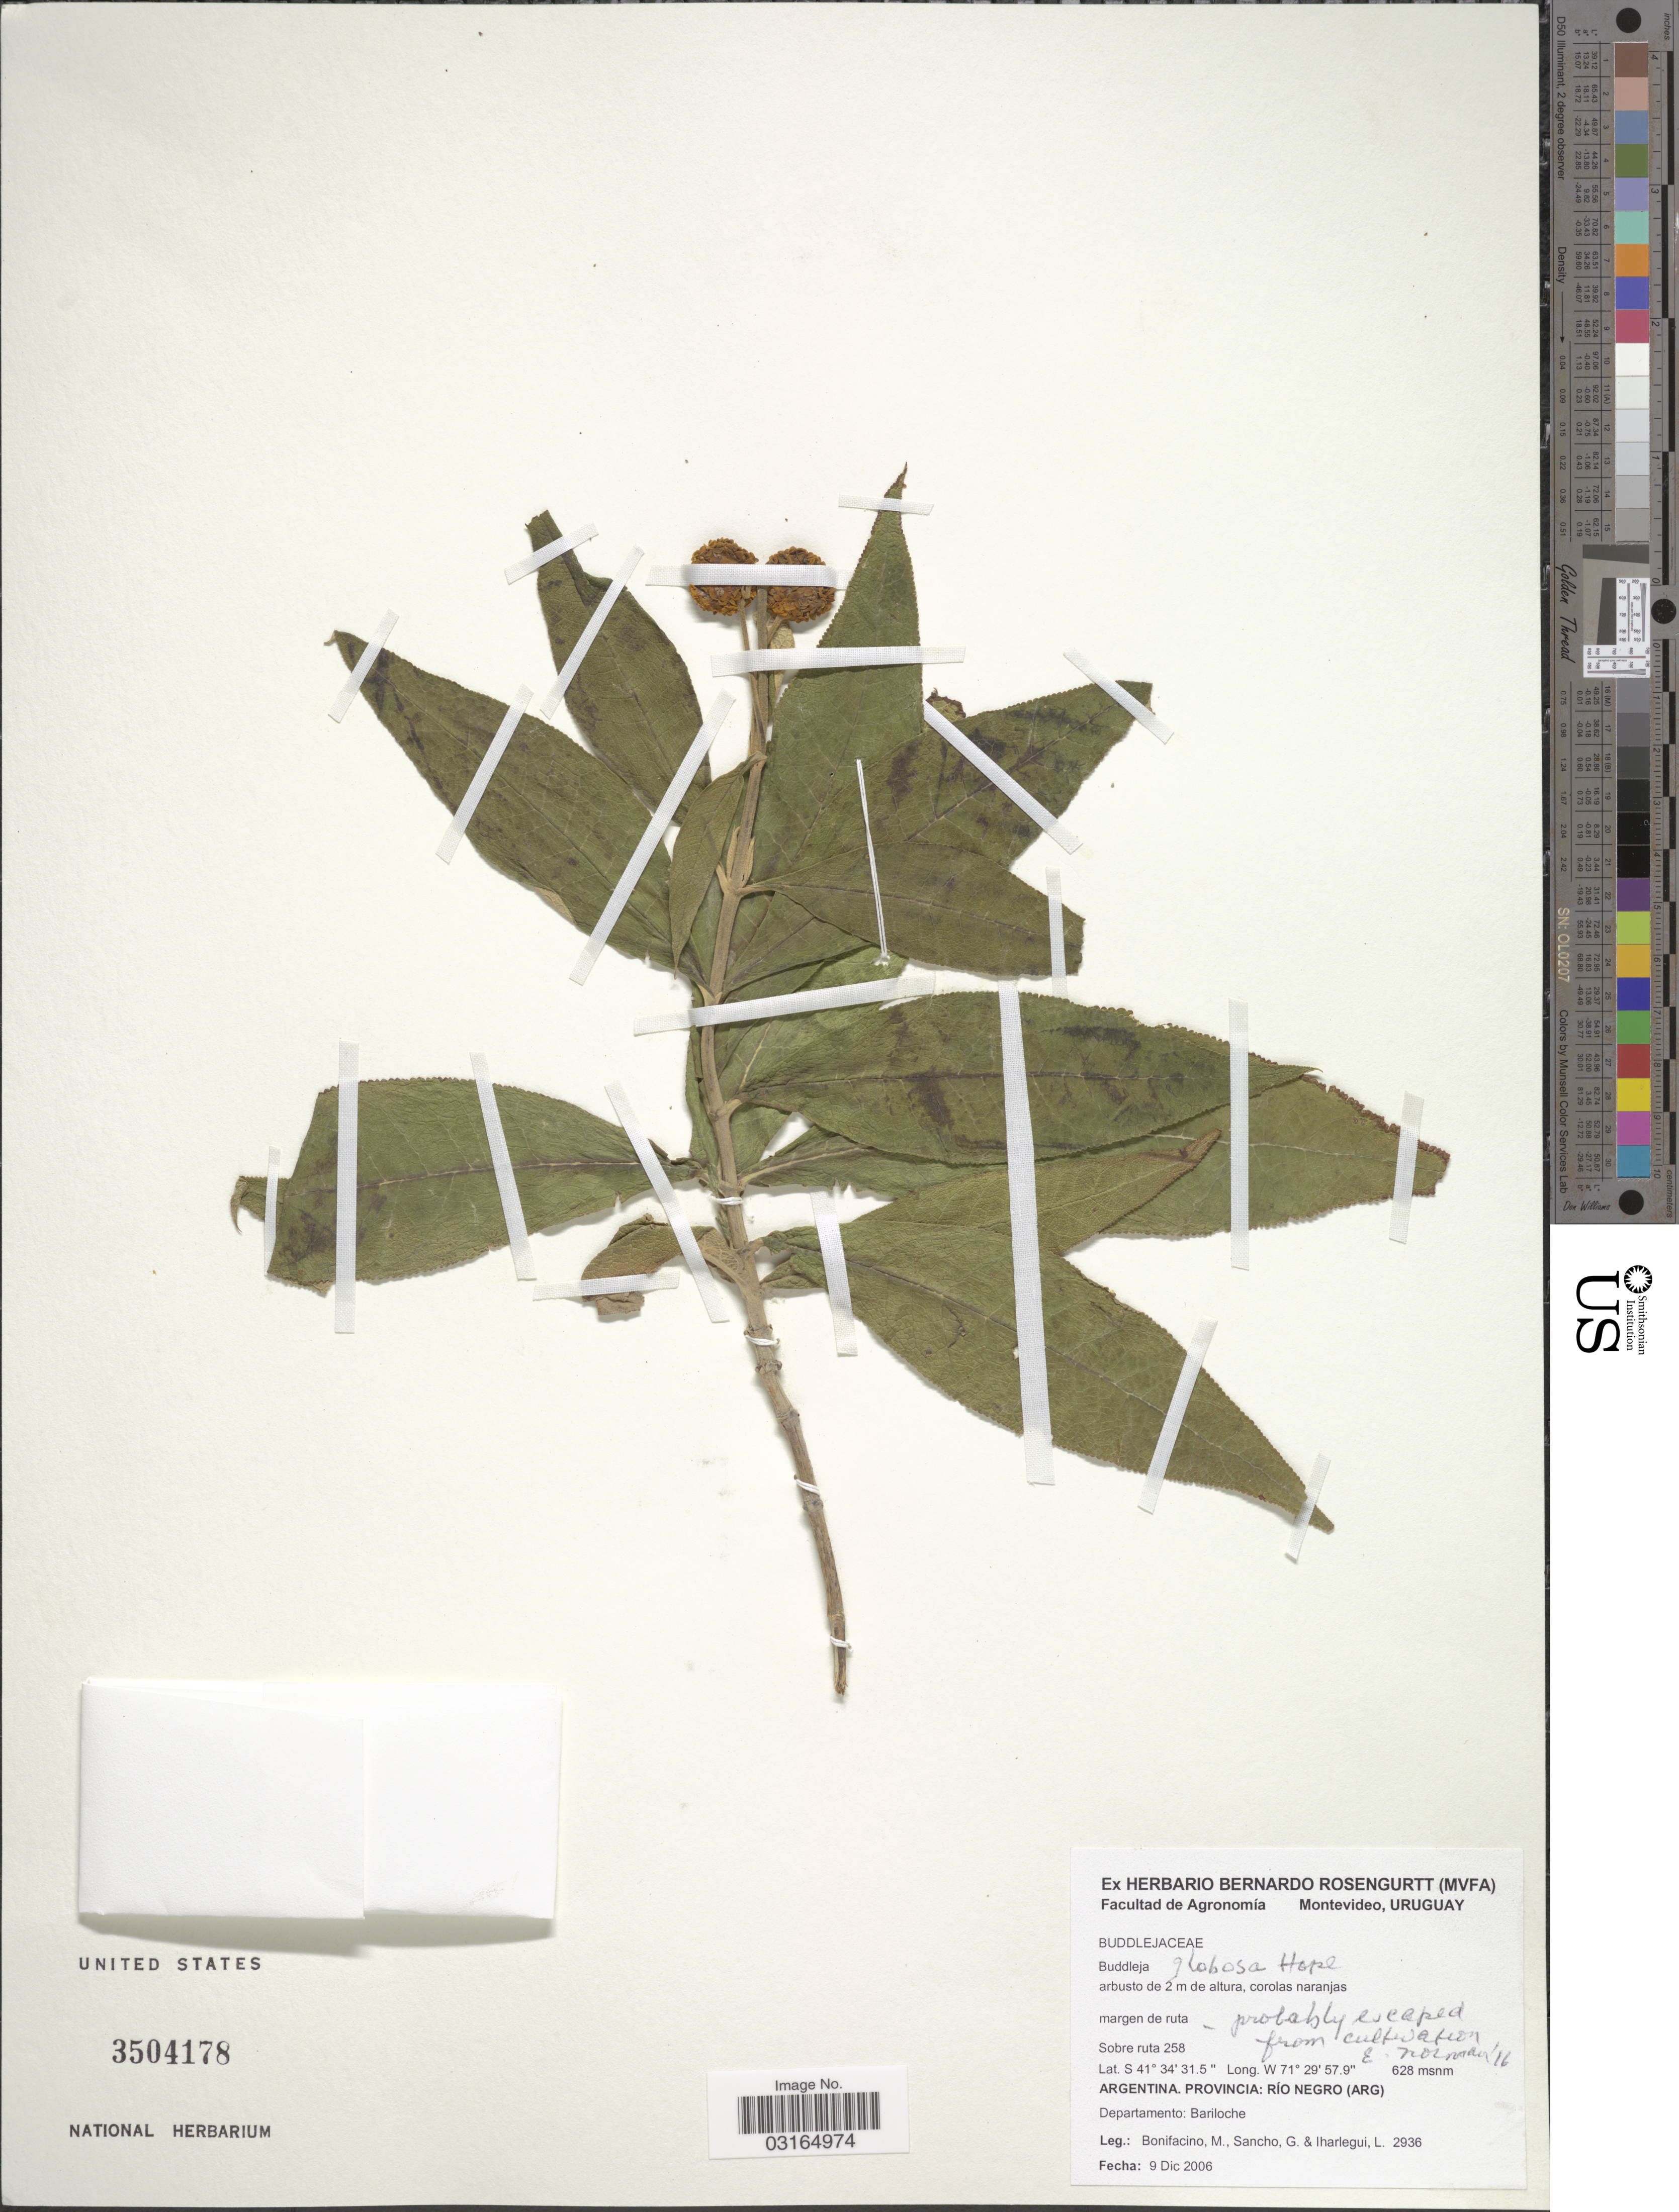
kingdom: Plantae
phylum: Tracheophyta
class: Magnoliopsida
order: Lamiales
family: Scrophulariaceae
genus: Buddleja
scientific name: Buddleja sp.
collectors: M. Bonifacino, G. Sancho & L. Iharlegui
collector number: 2936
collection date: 2006-12-09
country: Argentina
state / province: Río Negro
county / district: Bariloche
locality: Sobre ruta 258.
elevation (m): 628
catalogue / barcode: US 3504178